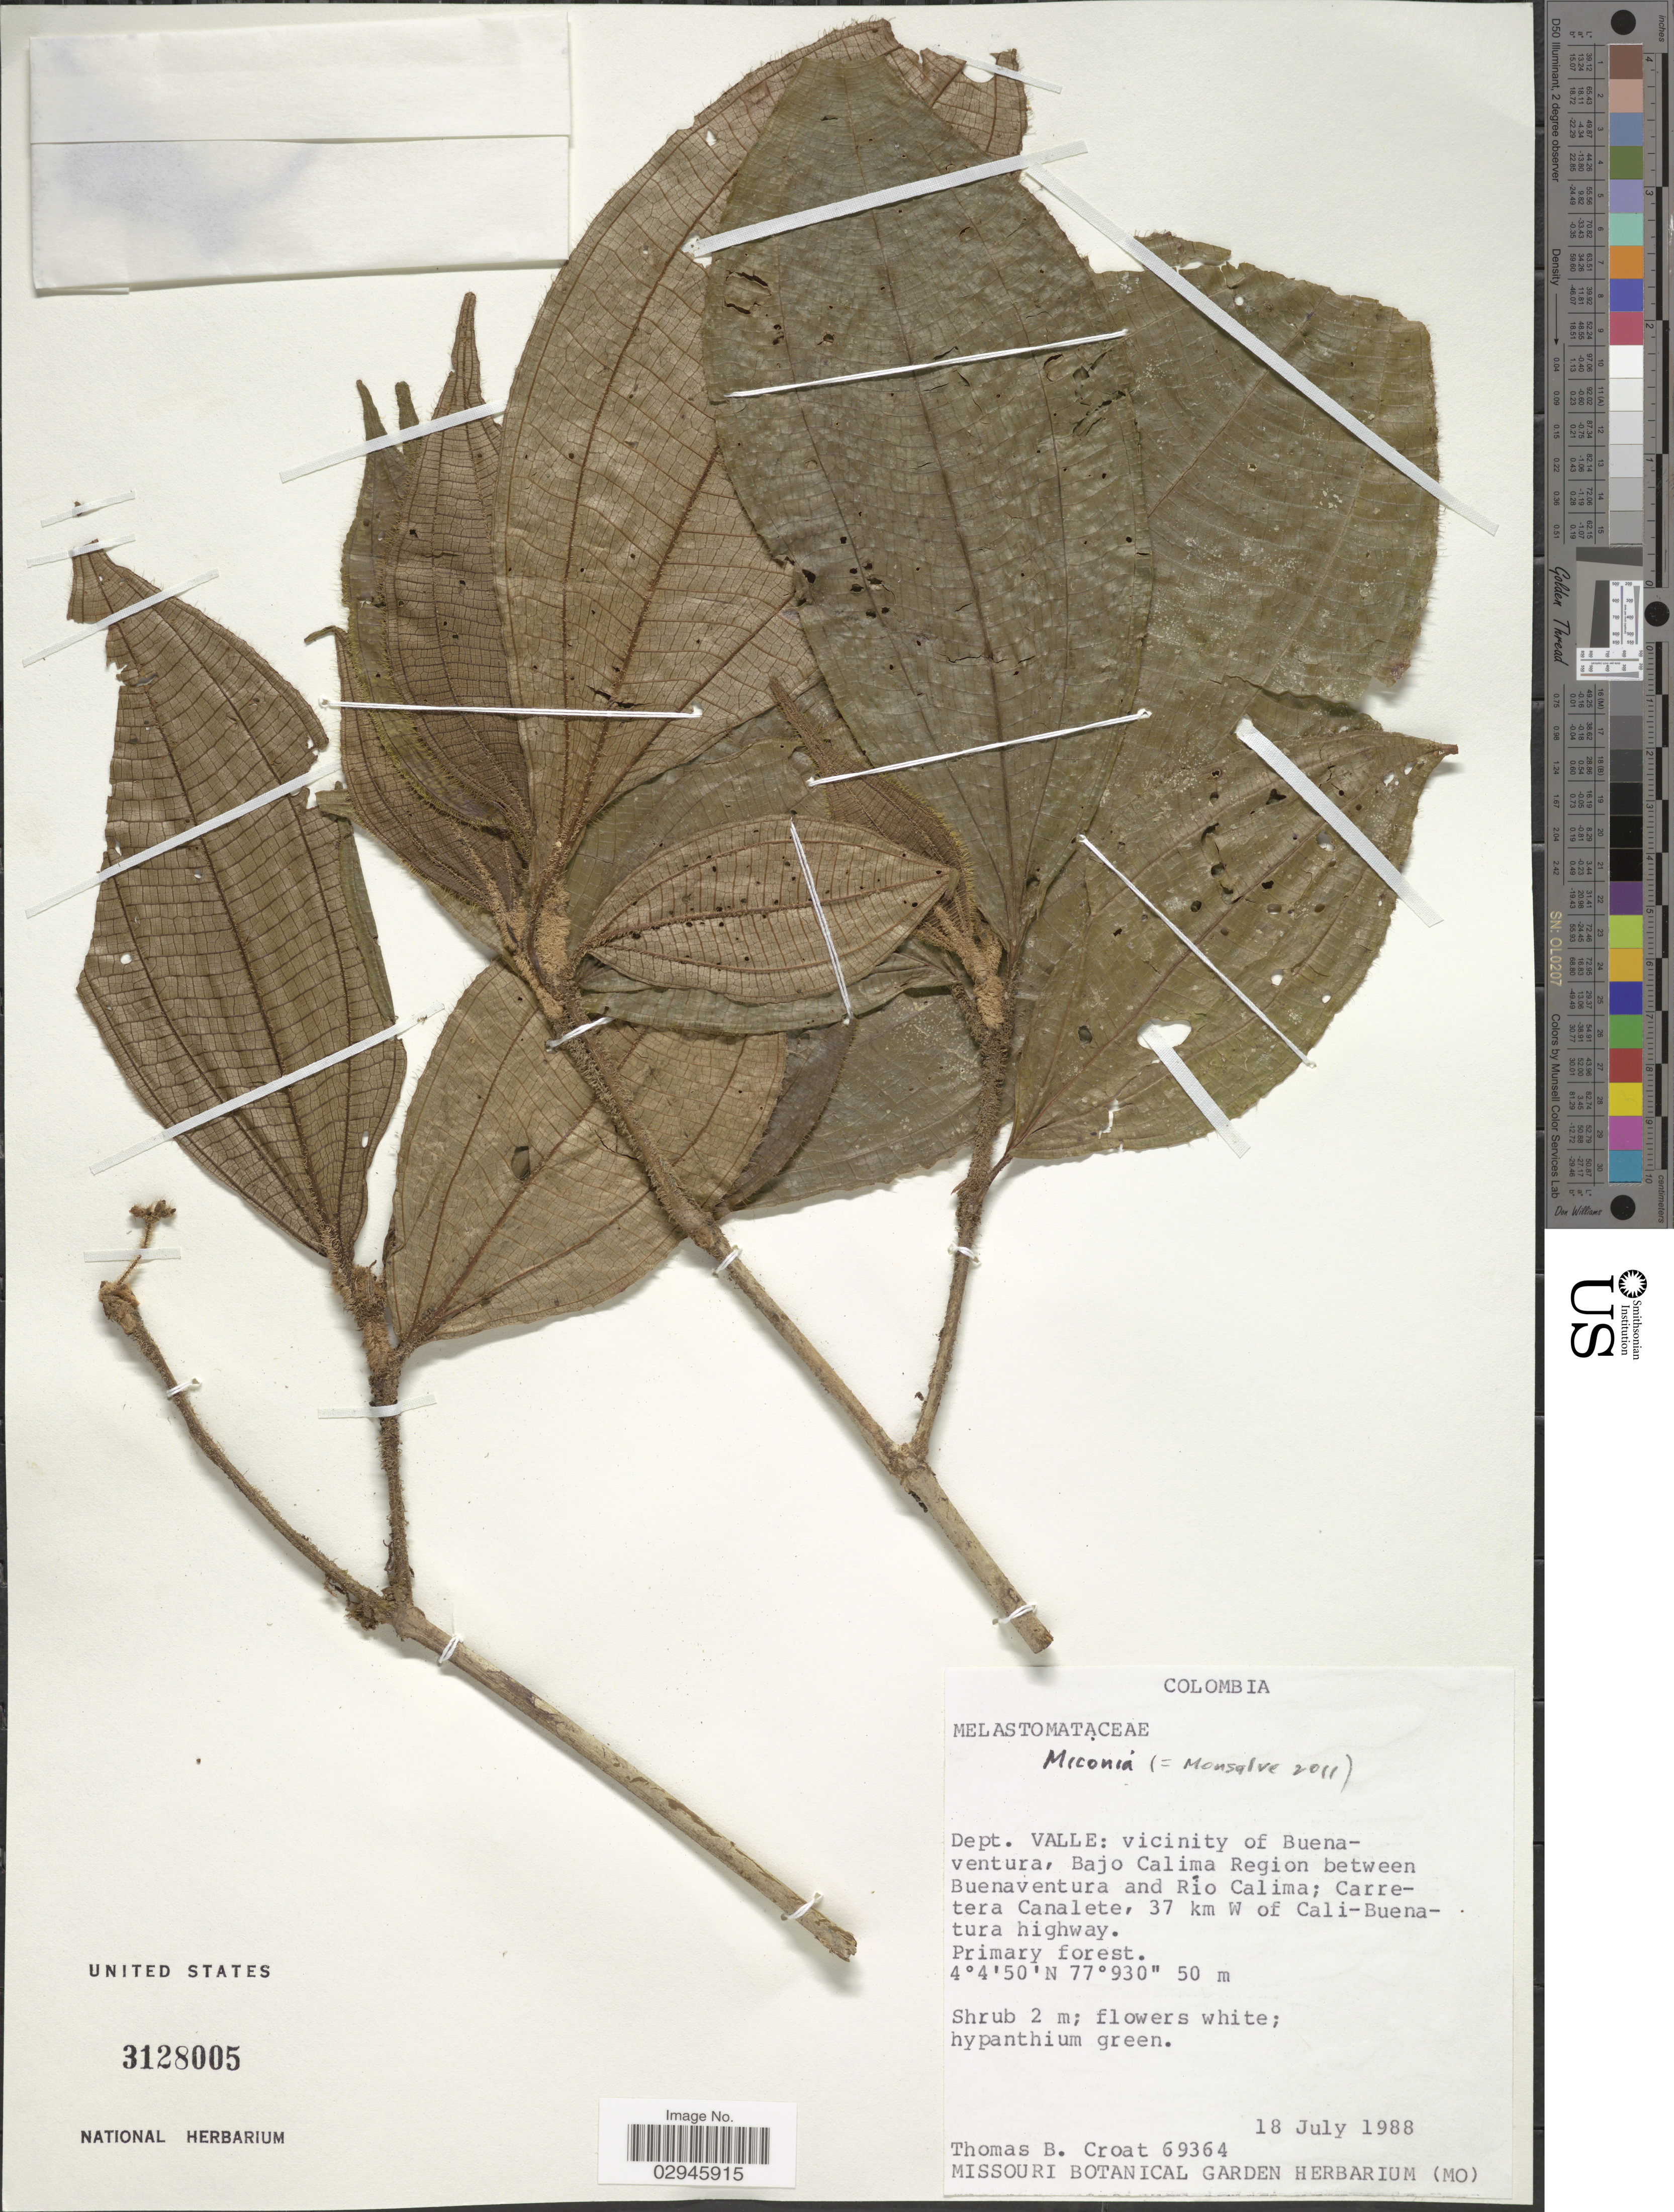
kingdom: Plantae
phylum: Tracheophyta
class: Magnoliopsida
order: Myrtales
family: Melastomataceae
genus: Miconia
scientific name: Miconia sp.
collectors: T. B. Croat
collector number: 69364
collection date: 1988-07-18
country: Colombia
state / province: Valle del Cauca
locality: Dept. Valle: vicinity of Buenaventura, Bajo Calima Region between Buenaventura and Río Calima; Carretera Canalete, 37 km W of Cali-Buenatura highway.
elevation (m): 50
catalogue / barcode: US 3128005